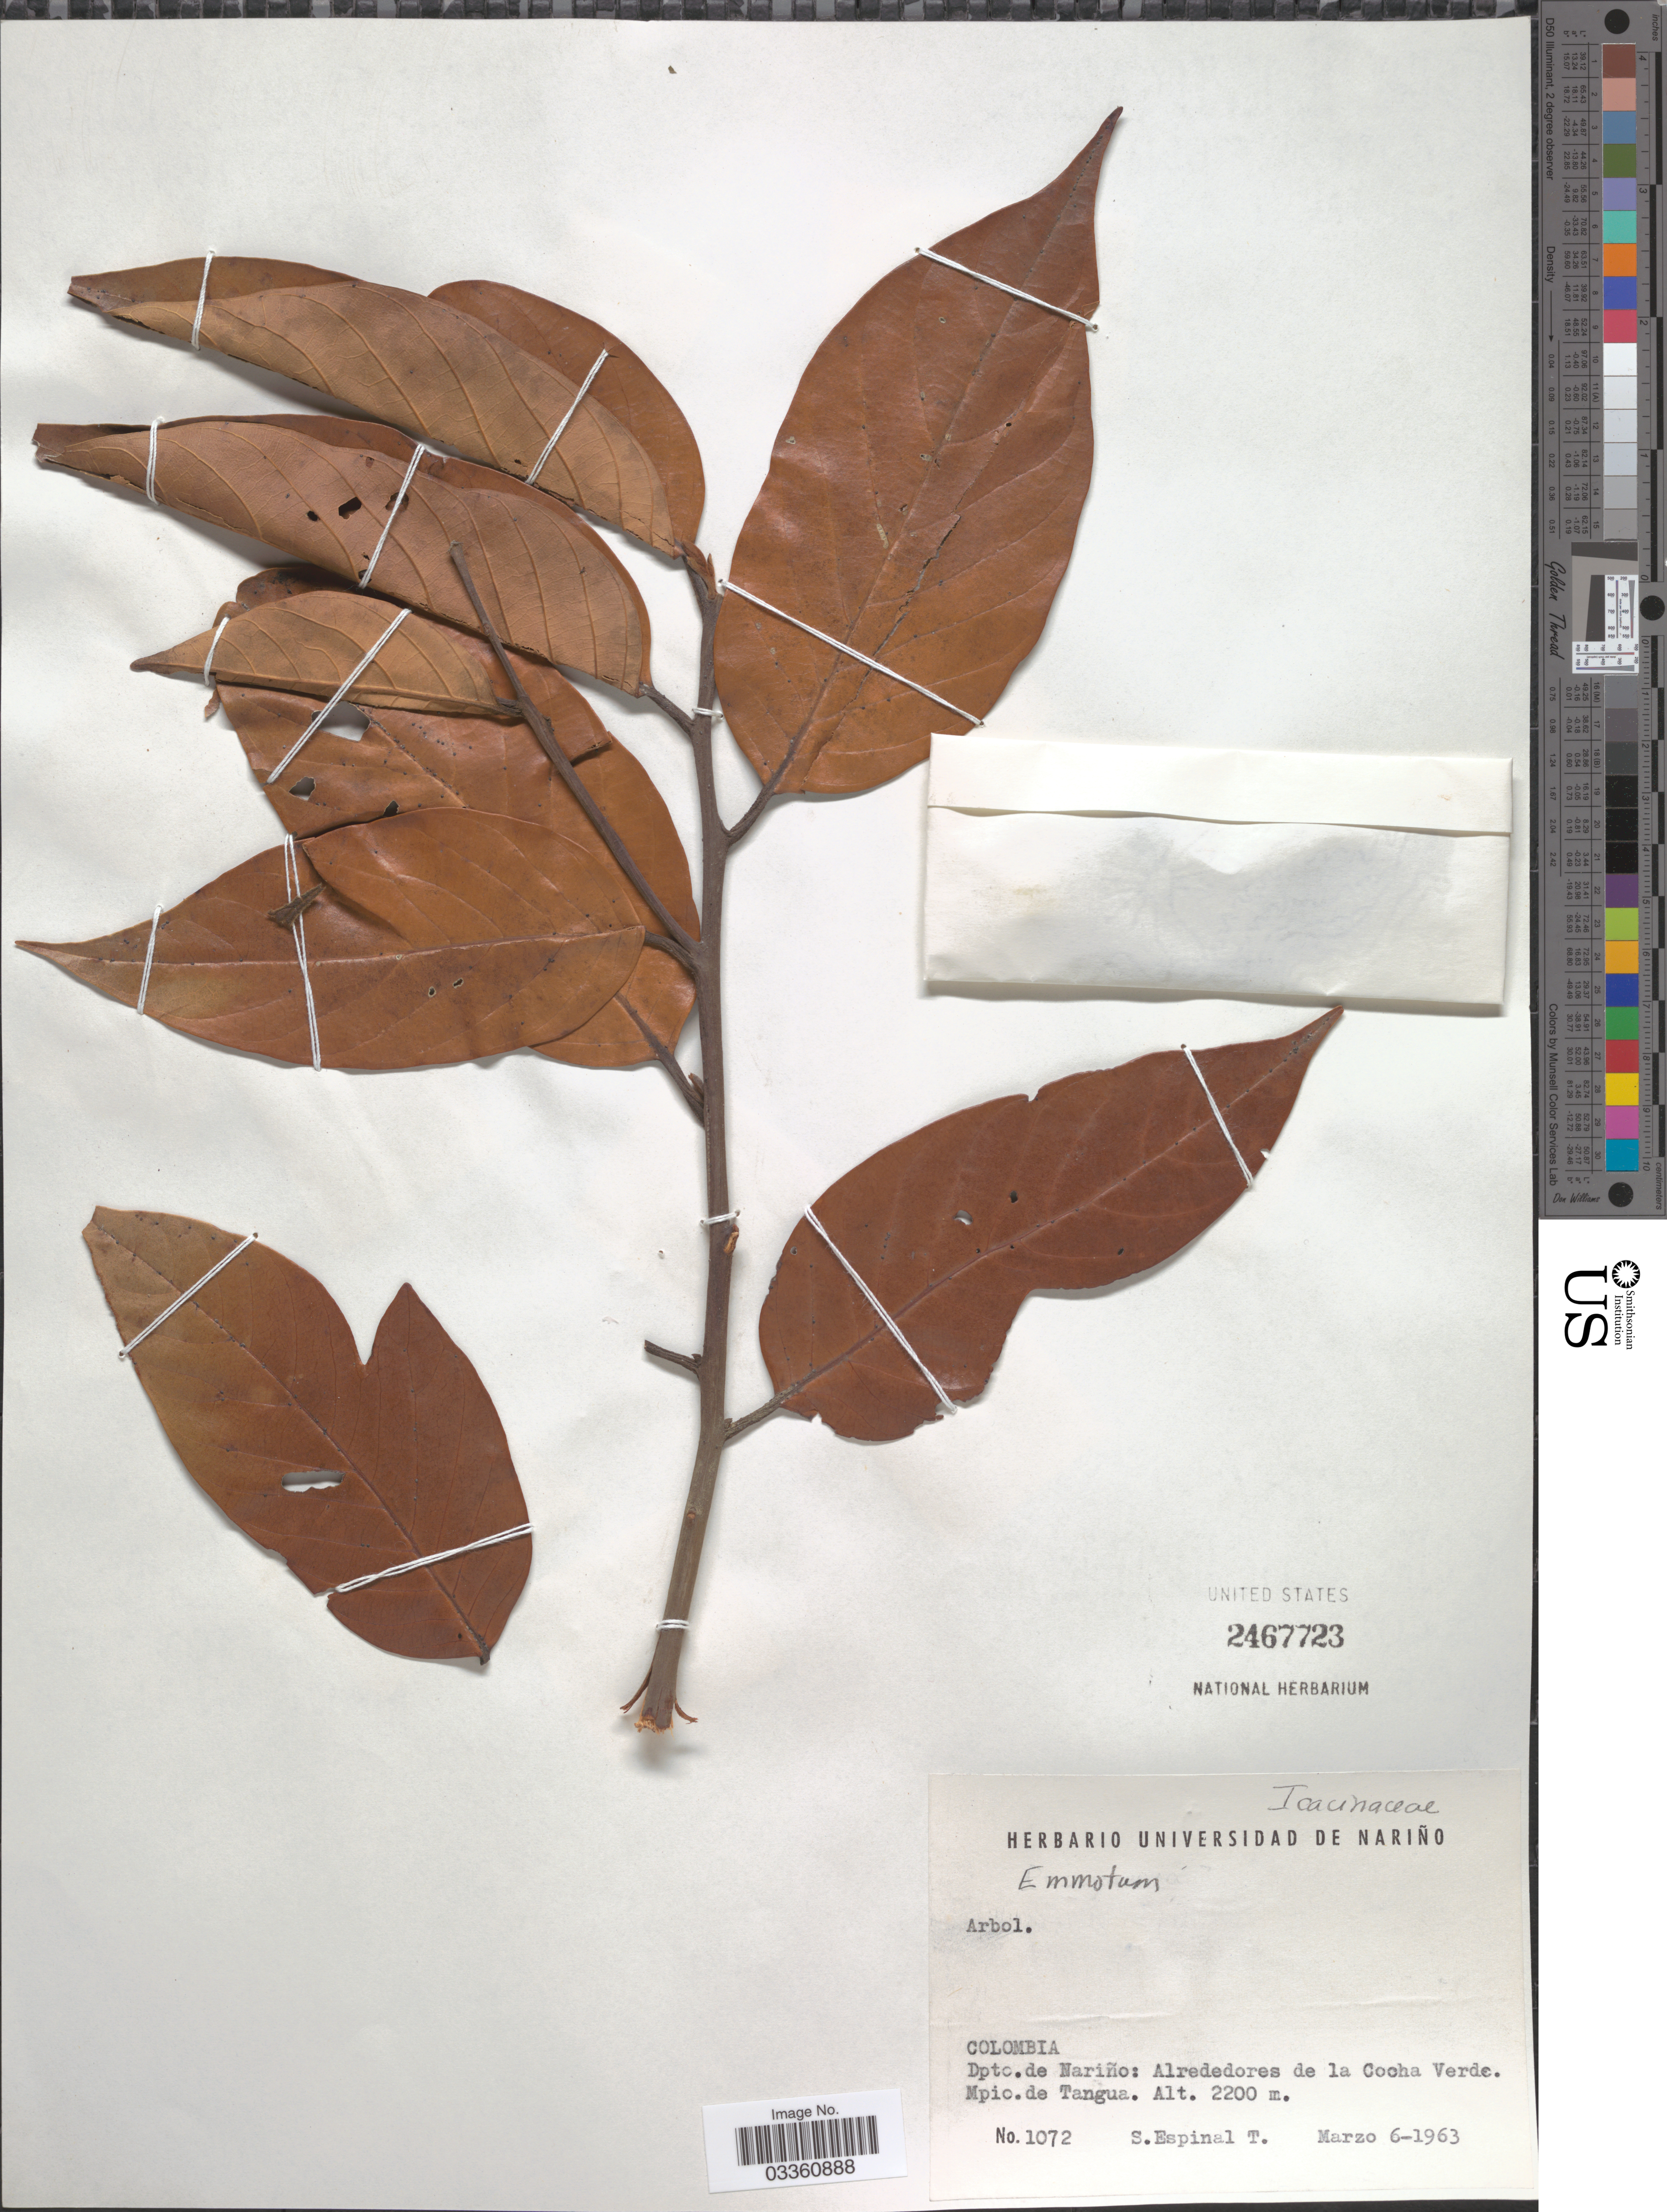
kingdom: Plantae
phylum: Tracheophyta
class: Magnoliopsida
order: Metteniusales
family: Metteniusaceae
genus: Emmotum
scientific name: Emmotum sp.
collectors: S. Espinal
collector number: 1072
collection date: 1963-03-06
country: Colombia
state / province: Nariño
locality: Dpto. de Nariño: Alrededores de la Cocha Verde. Mpio. de Tangua.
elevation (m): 2200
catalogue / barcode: US 2467723